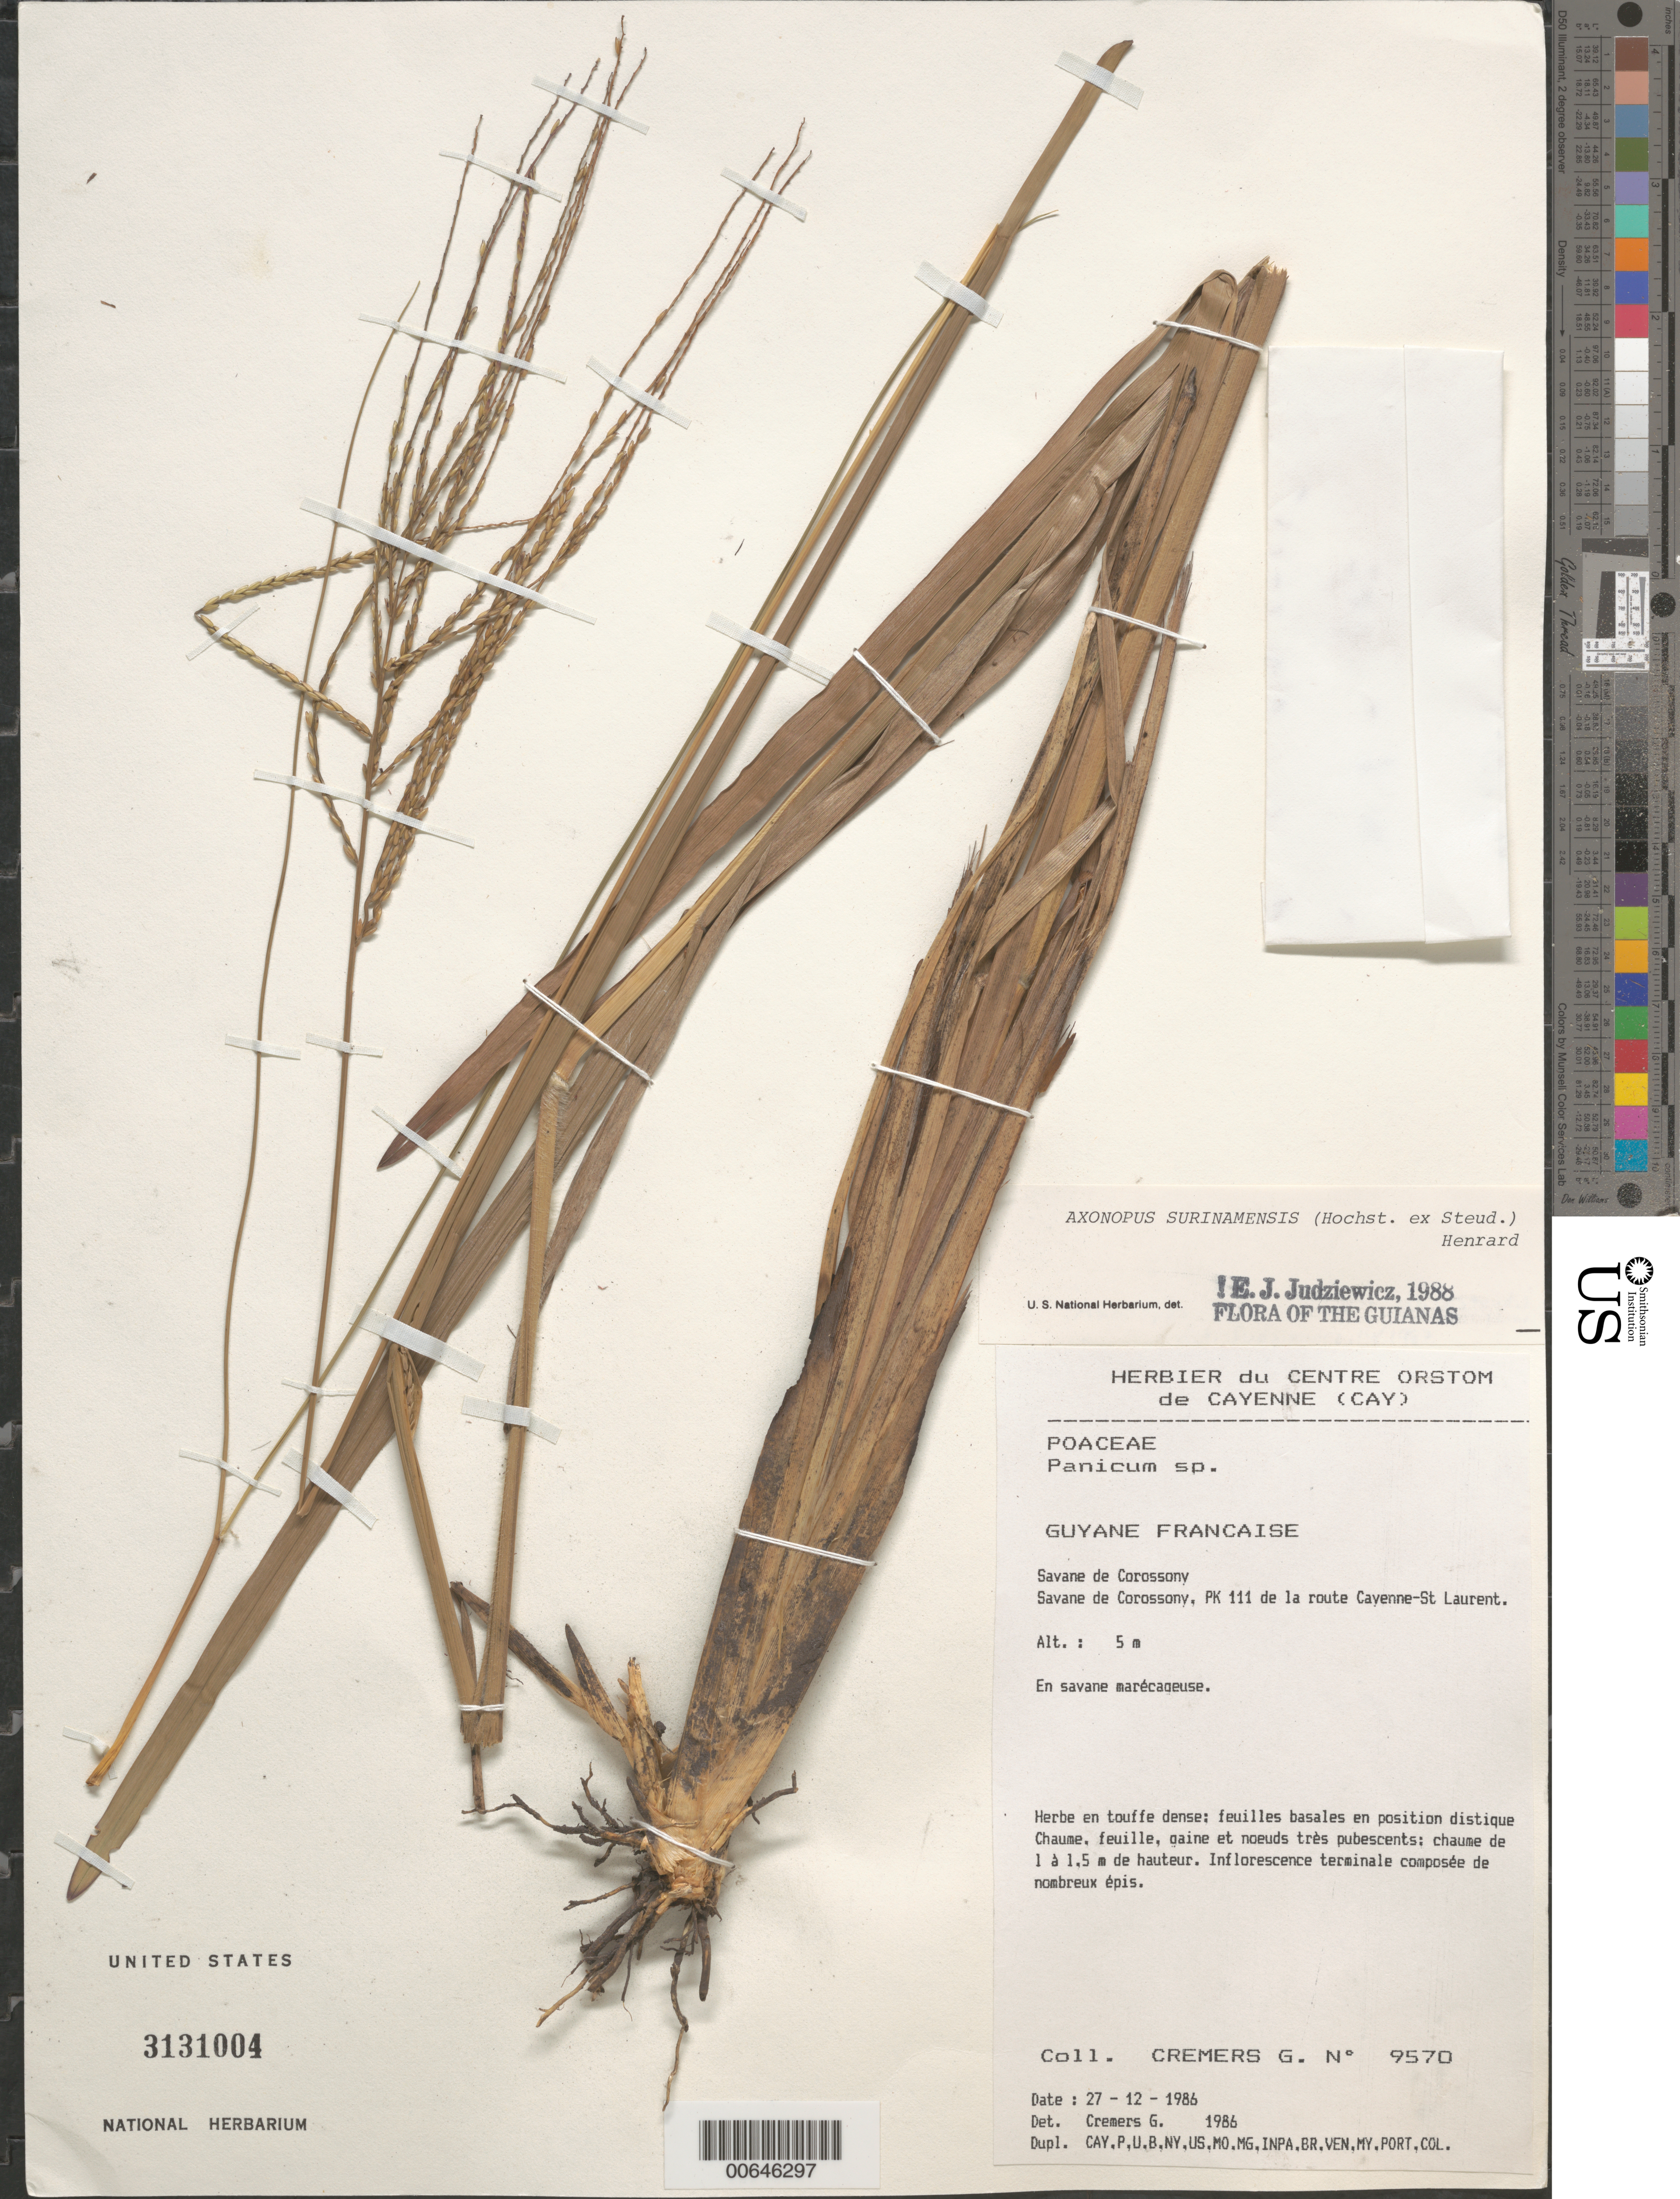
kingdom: Plantae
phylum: Tracheophyta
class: Liliopsida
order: Poales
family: Poaceae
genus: Axonopus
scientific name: Axonopus surinamensis var. surinamensis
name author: (Hochst. ex Steud.) Henr.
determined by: Judziewicz, E. J.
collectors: G. Cremers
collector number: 9570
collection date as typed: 27-Dec-86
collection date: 1986-12-27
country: French Guiana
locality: Savane de Corossony, PK 111 de la route Cayenne-St. Laurent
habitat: Marshy savanna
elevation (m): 5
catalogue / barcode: US 3131004